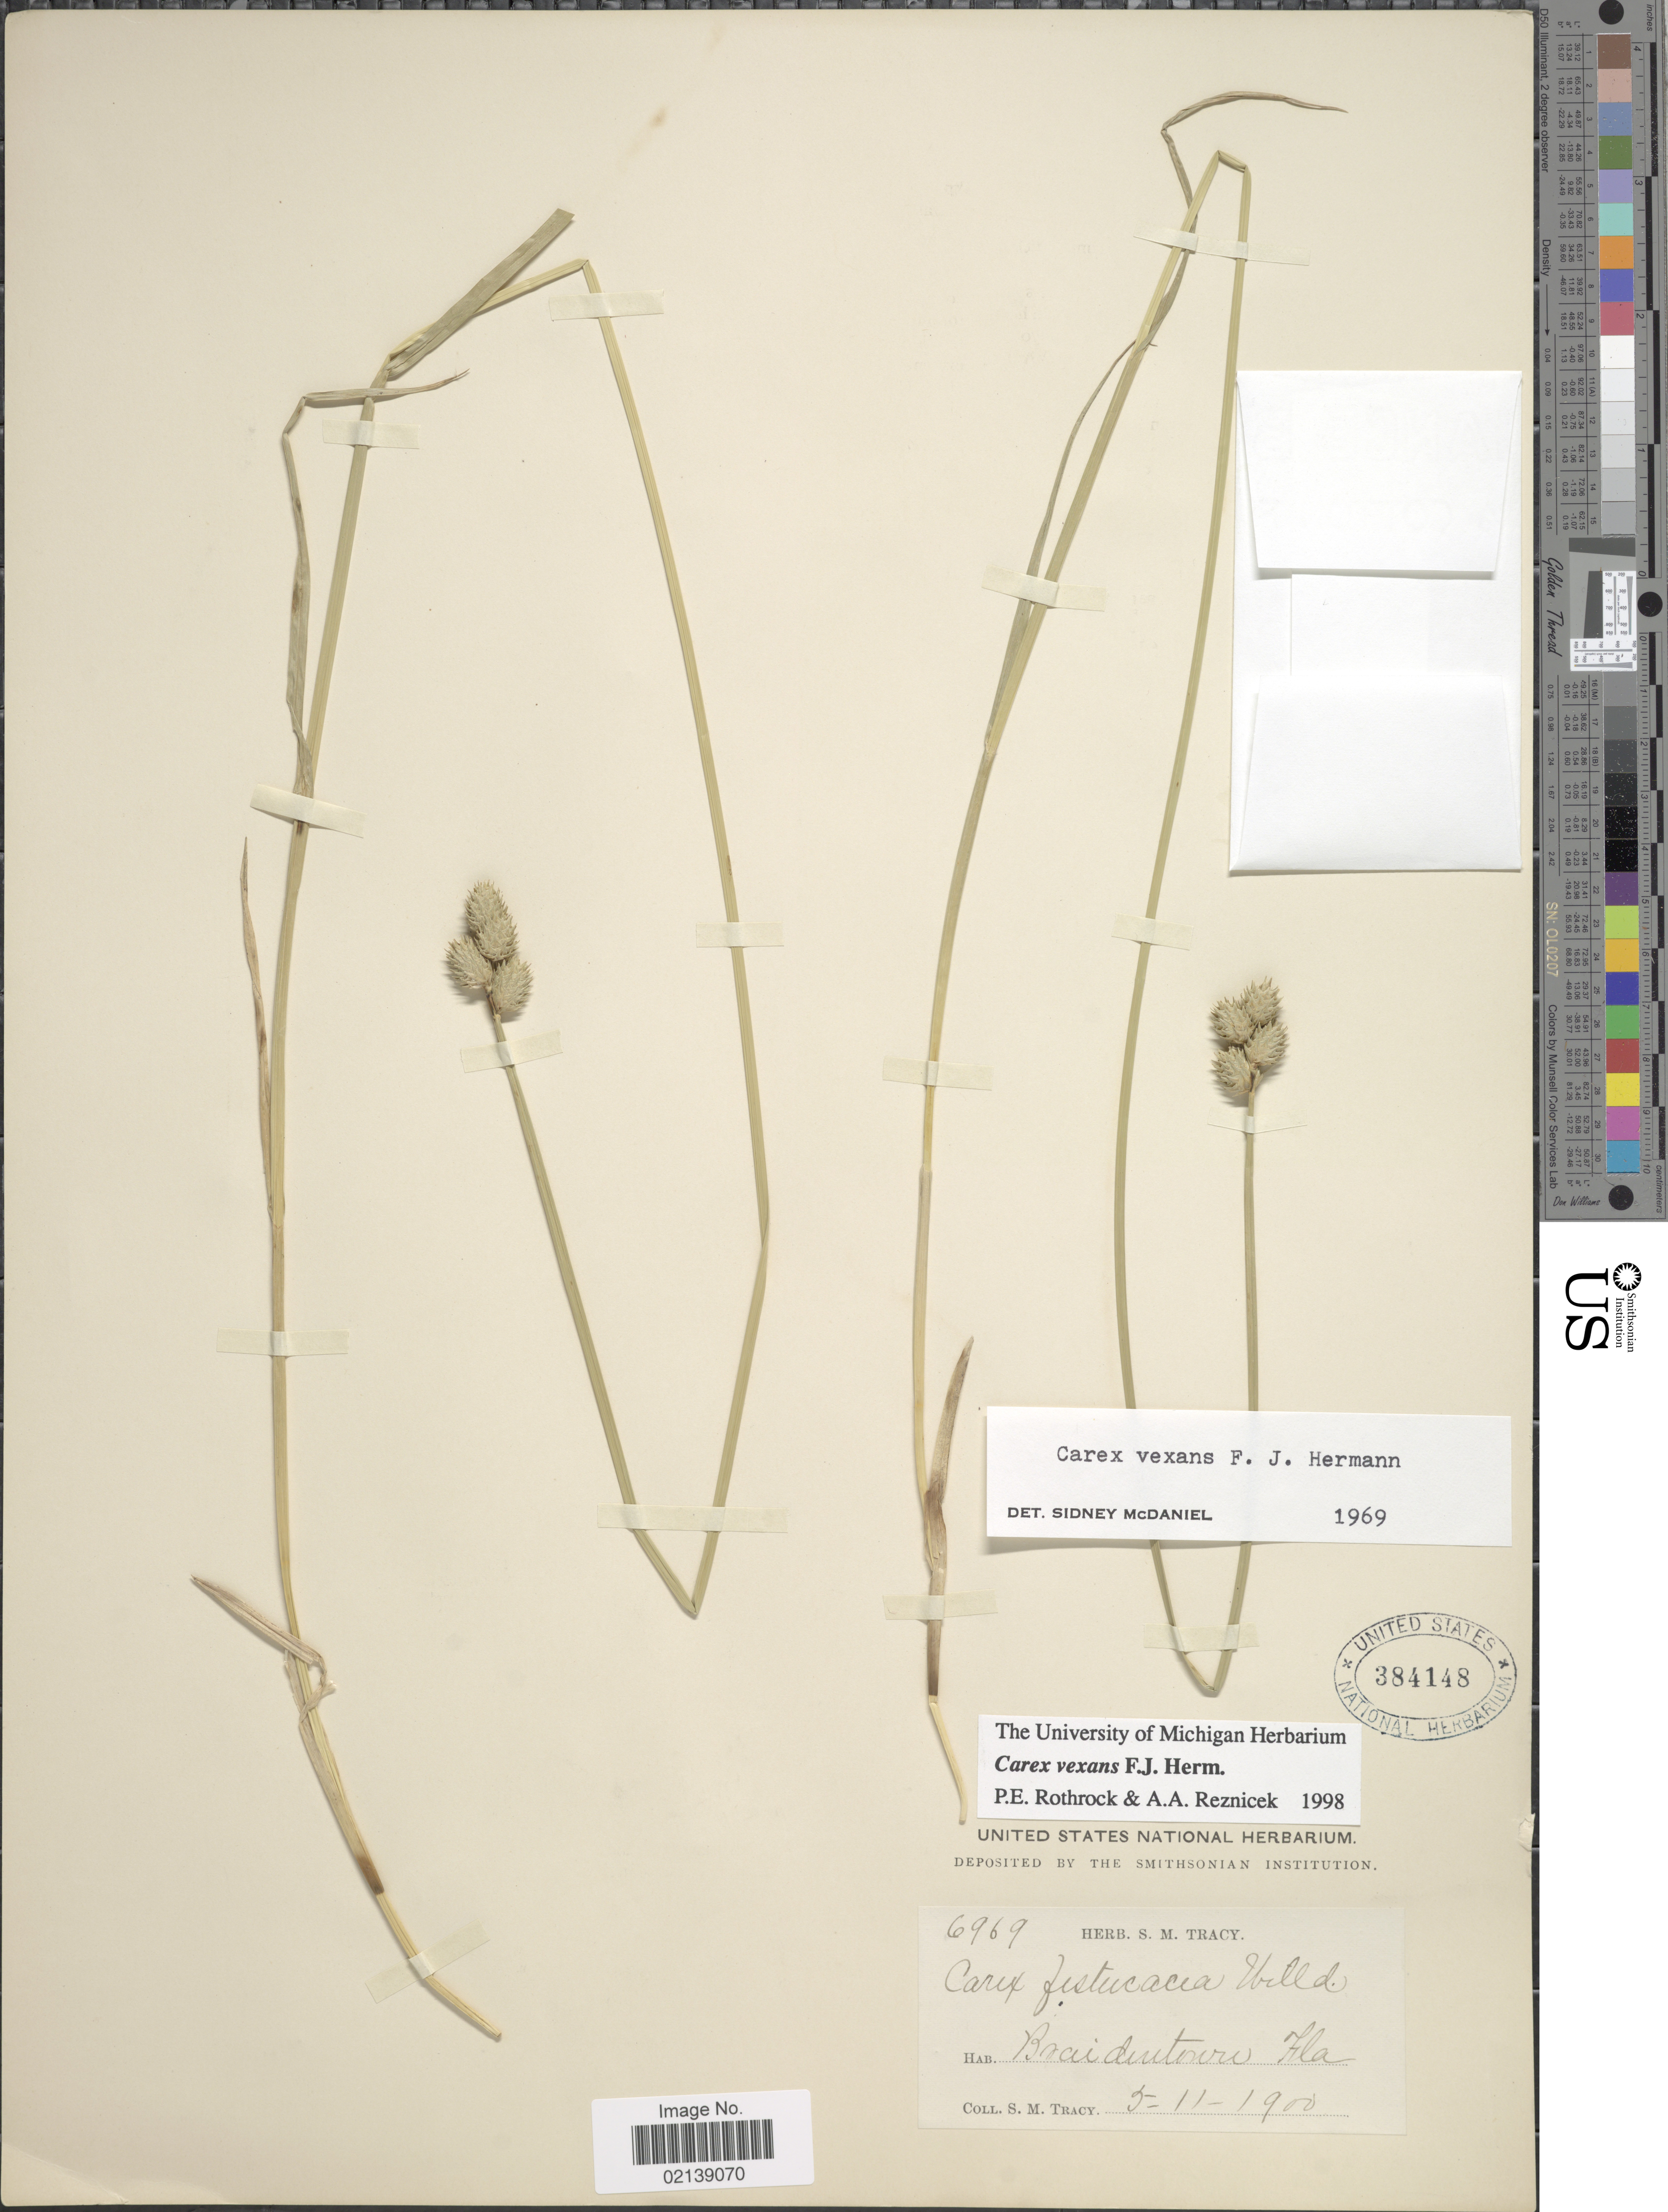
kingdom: Plantae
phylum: Tracheophyta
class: Liliopsida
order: Poales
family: Cyperaceae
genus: Carex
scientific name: Carex vexans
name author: F.J. Herm.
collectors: S. M. Tracy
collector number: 6969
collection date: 1900-05-11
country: United States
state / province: Florida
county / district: Manatee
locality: Braidentown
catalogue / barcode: US 384148